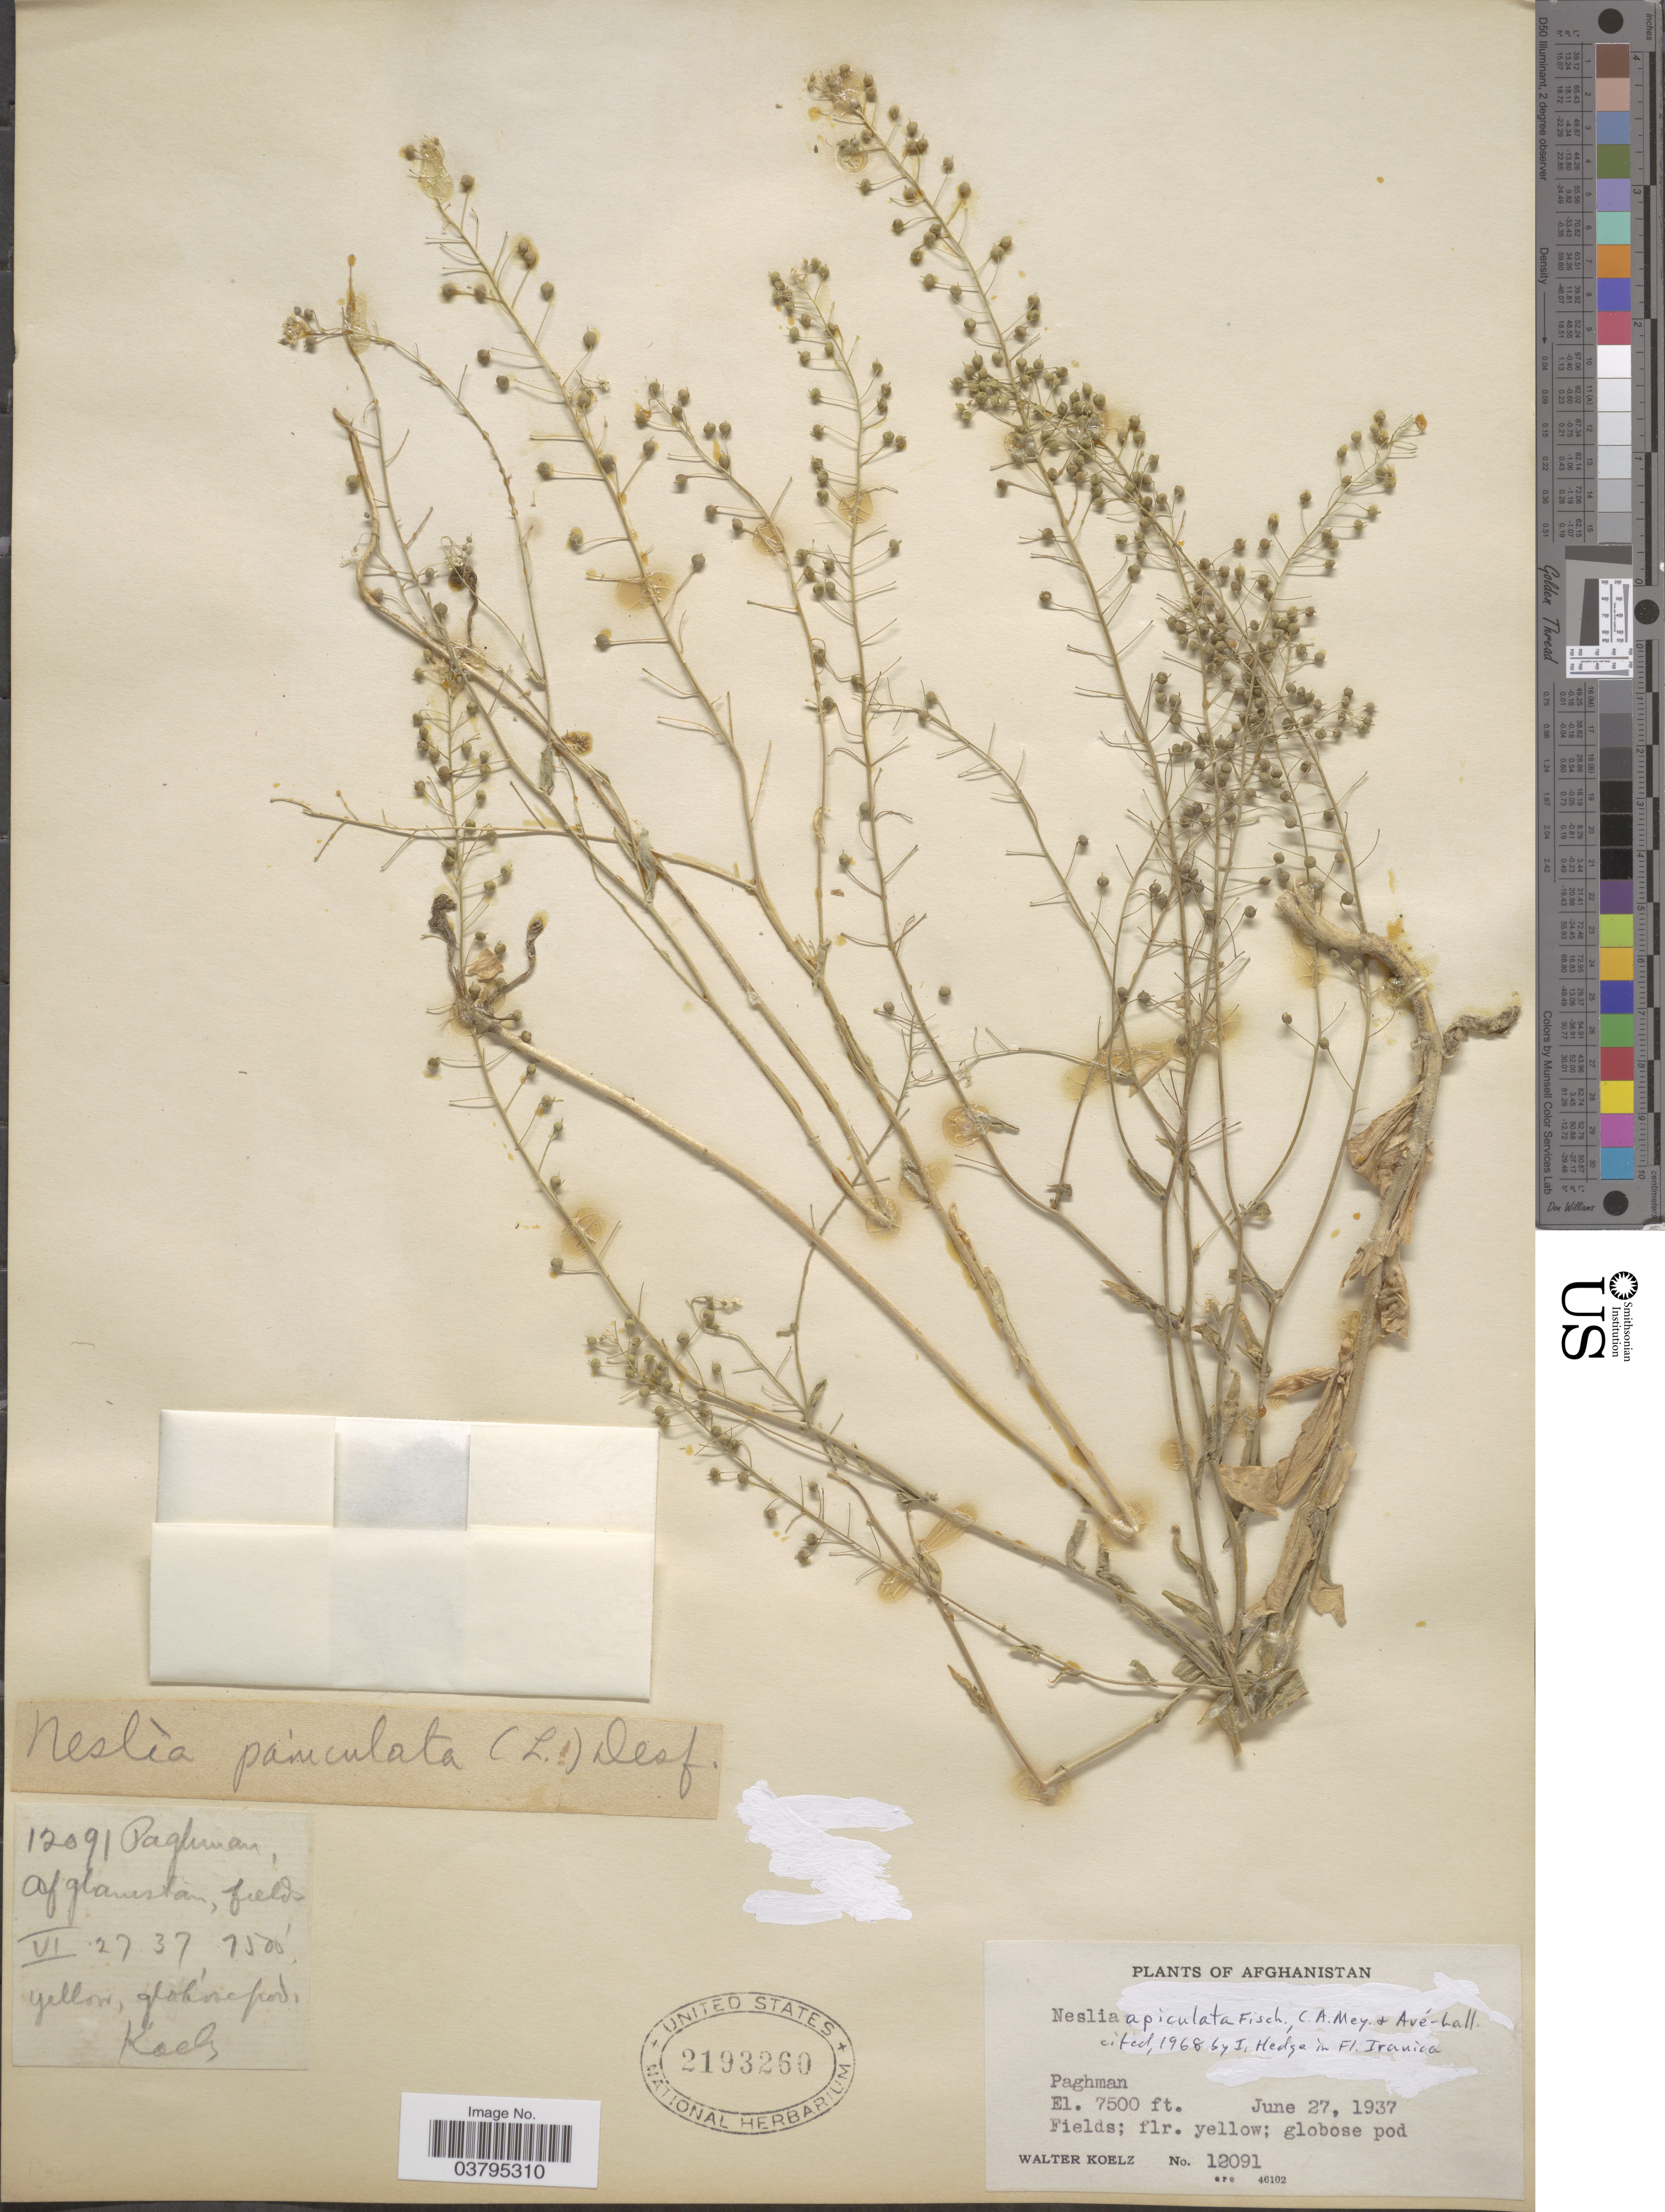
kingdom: Plantae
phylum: Tracheophyta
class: Magnoliopsida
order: Brassicales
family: Brassicaceae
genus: Neslia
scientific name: Neslia apiculata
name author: Fisch. et al.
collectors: W. N. Koelz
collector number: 12091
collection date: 1937-06-27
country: Afghanistan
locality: Paghman.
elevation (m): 2286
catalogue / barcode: US 2193260